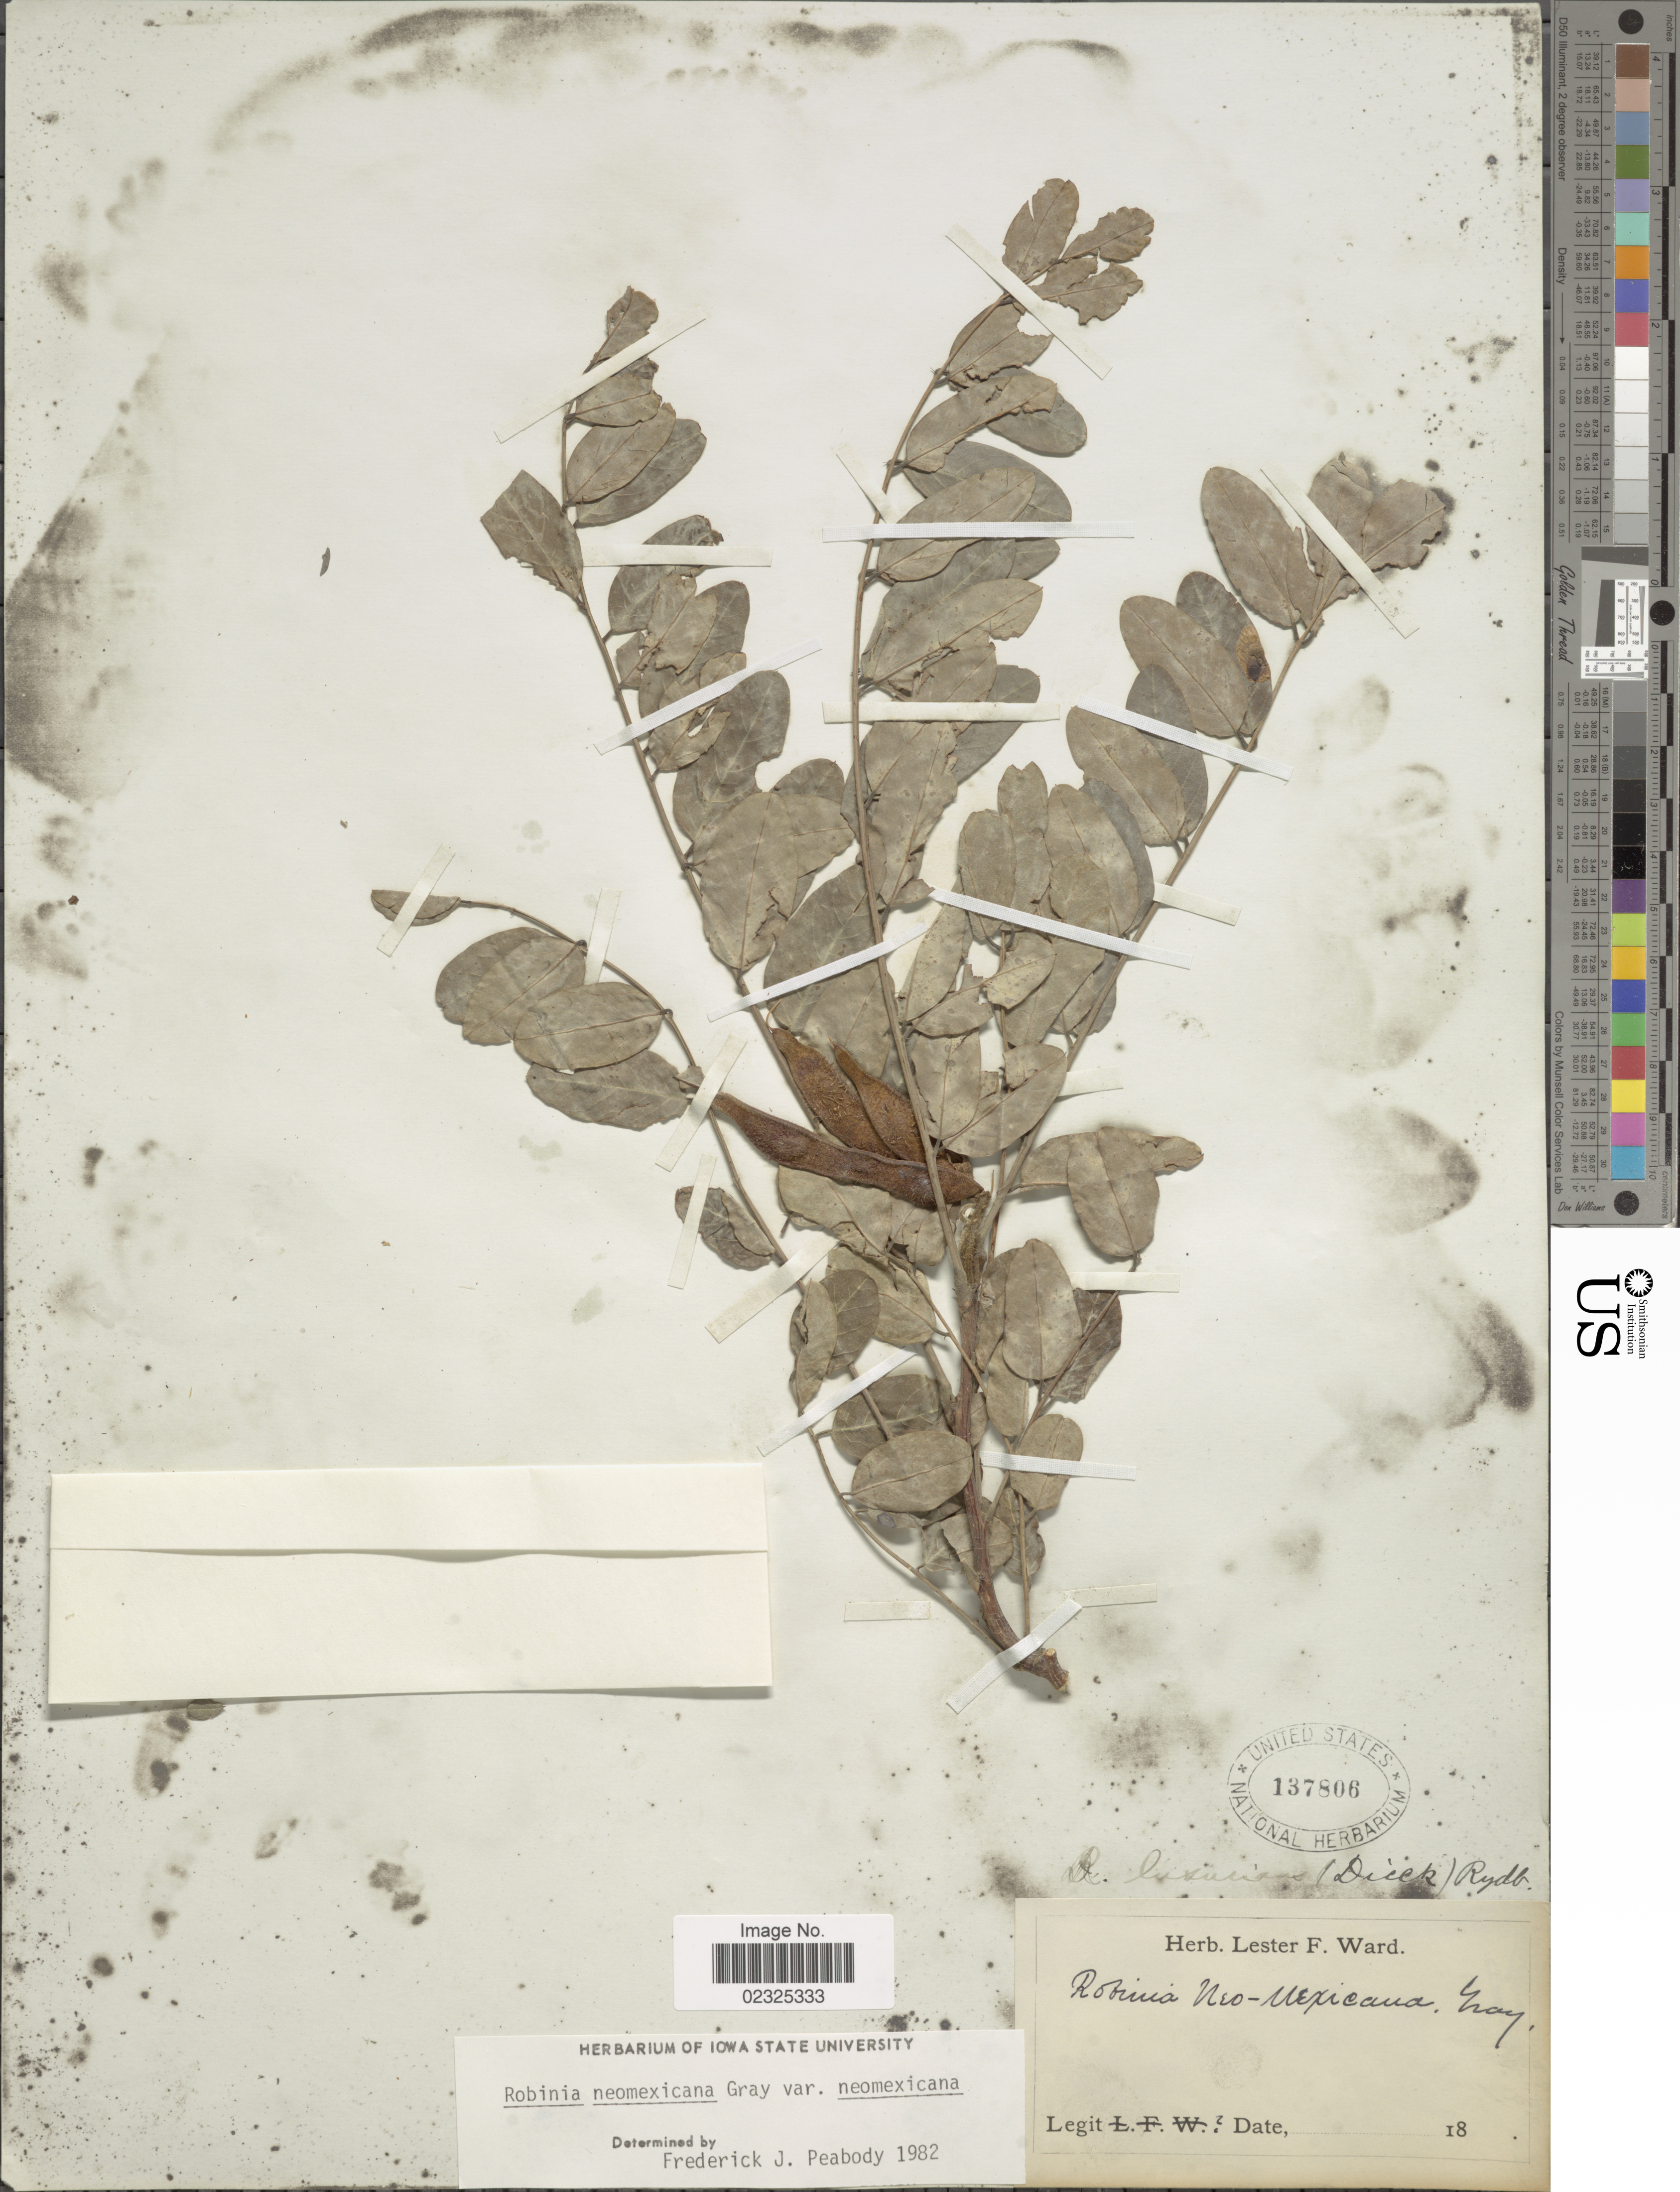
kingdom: Plantae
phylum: Tracheophyta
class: Magnoliopsida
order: Fabales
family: Fabaceae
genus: Robinia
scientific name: Robinia neomexicana var. neomexicana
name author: A. Gray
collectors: ex herb. Lester F. Ward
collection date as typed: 18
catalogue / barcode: US 137806